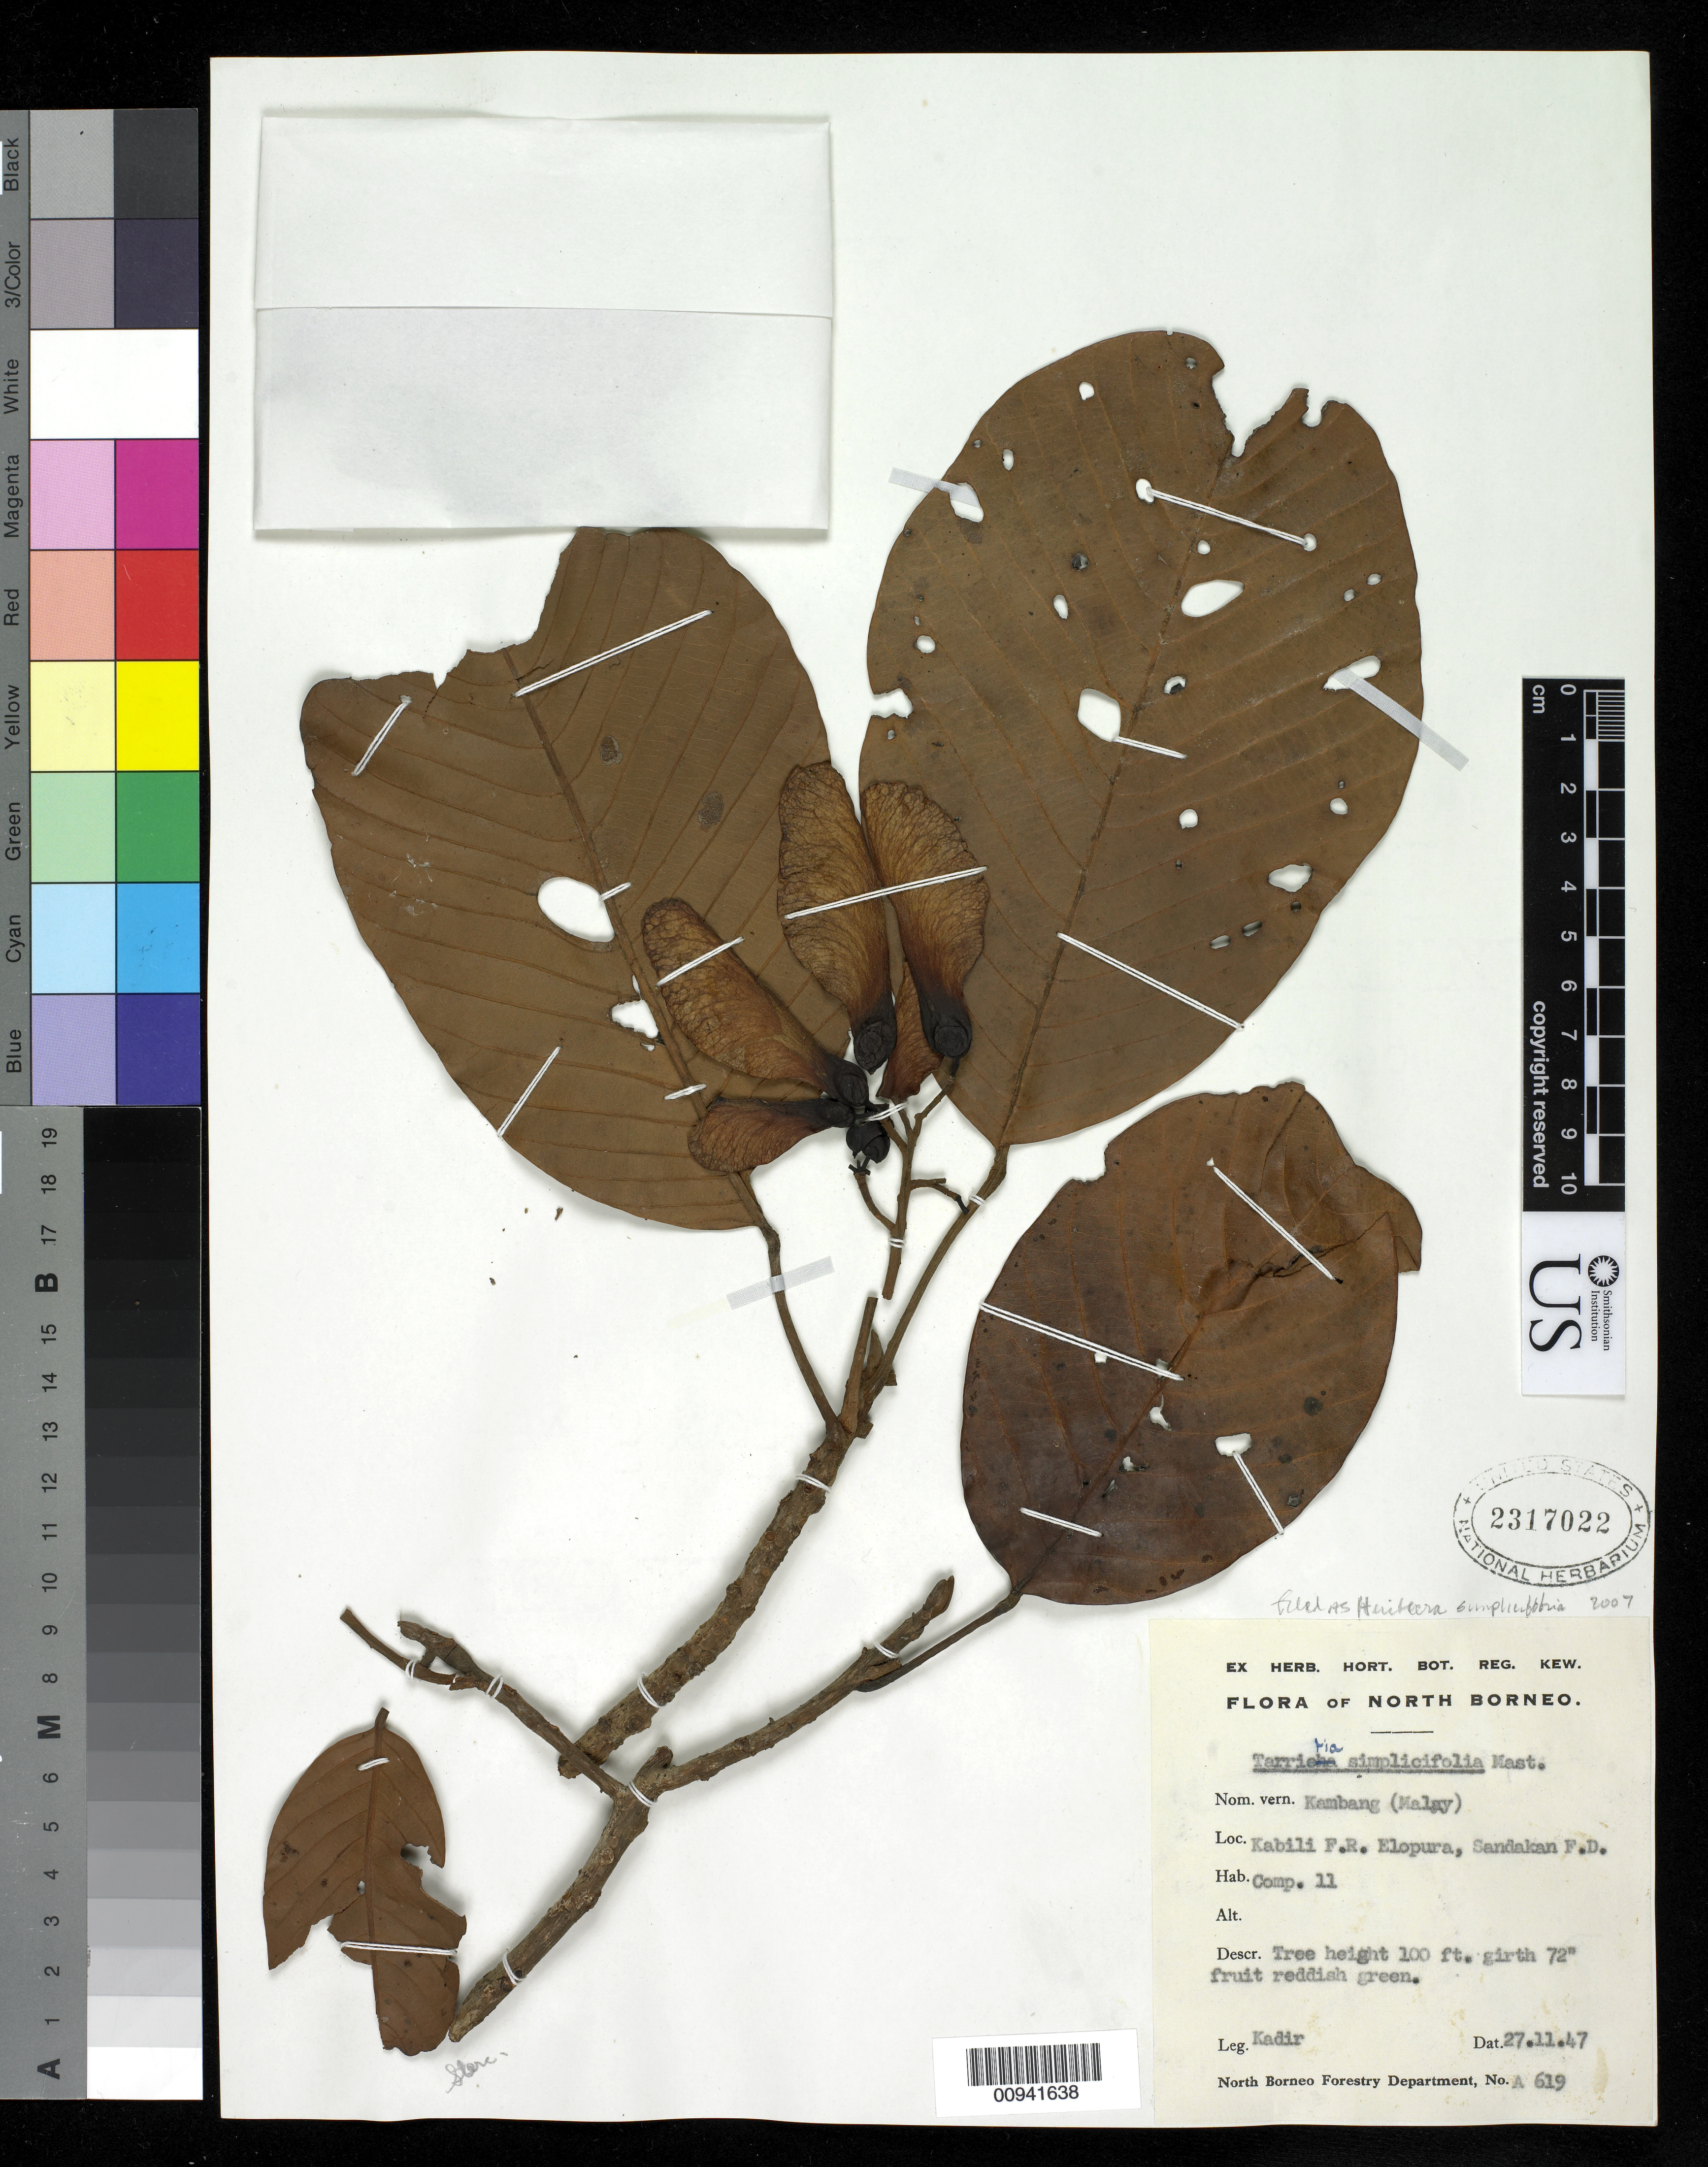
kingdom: Plantae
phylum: Tracheophyta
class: Magnoliopsida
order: Malvales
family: Malvaceae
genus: Heritiera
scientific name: Heritiera simplicifolia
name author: (Mast.) Kosterm.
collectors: Kadir Bin Abdul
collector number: A 619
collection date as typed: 27 Nov 1947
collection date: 1947-11-27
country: Malaysia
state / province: Sabah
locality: North Borneo, Kabili F.R. Elopura, Sandakan F.D.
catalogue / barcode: US 2317022